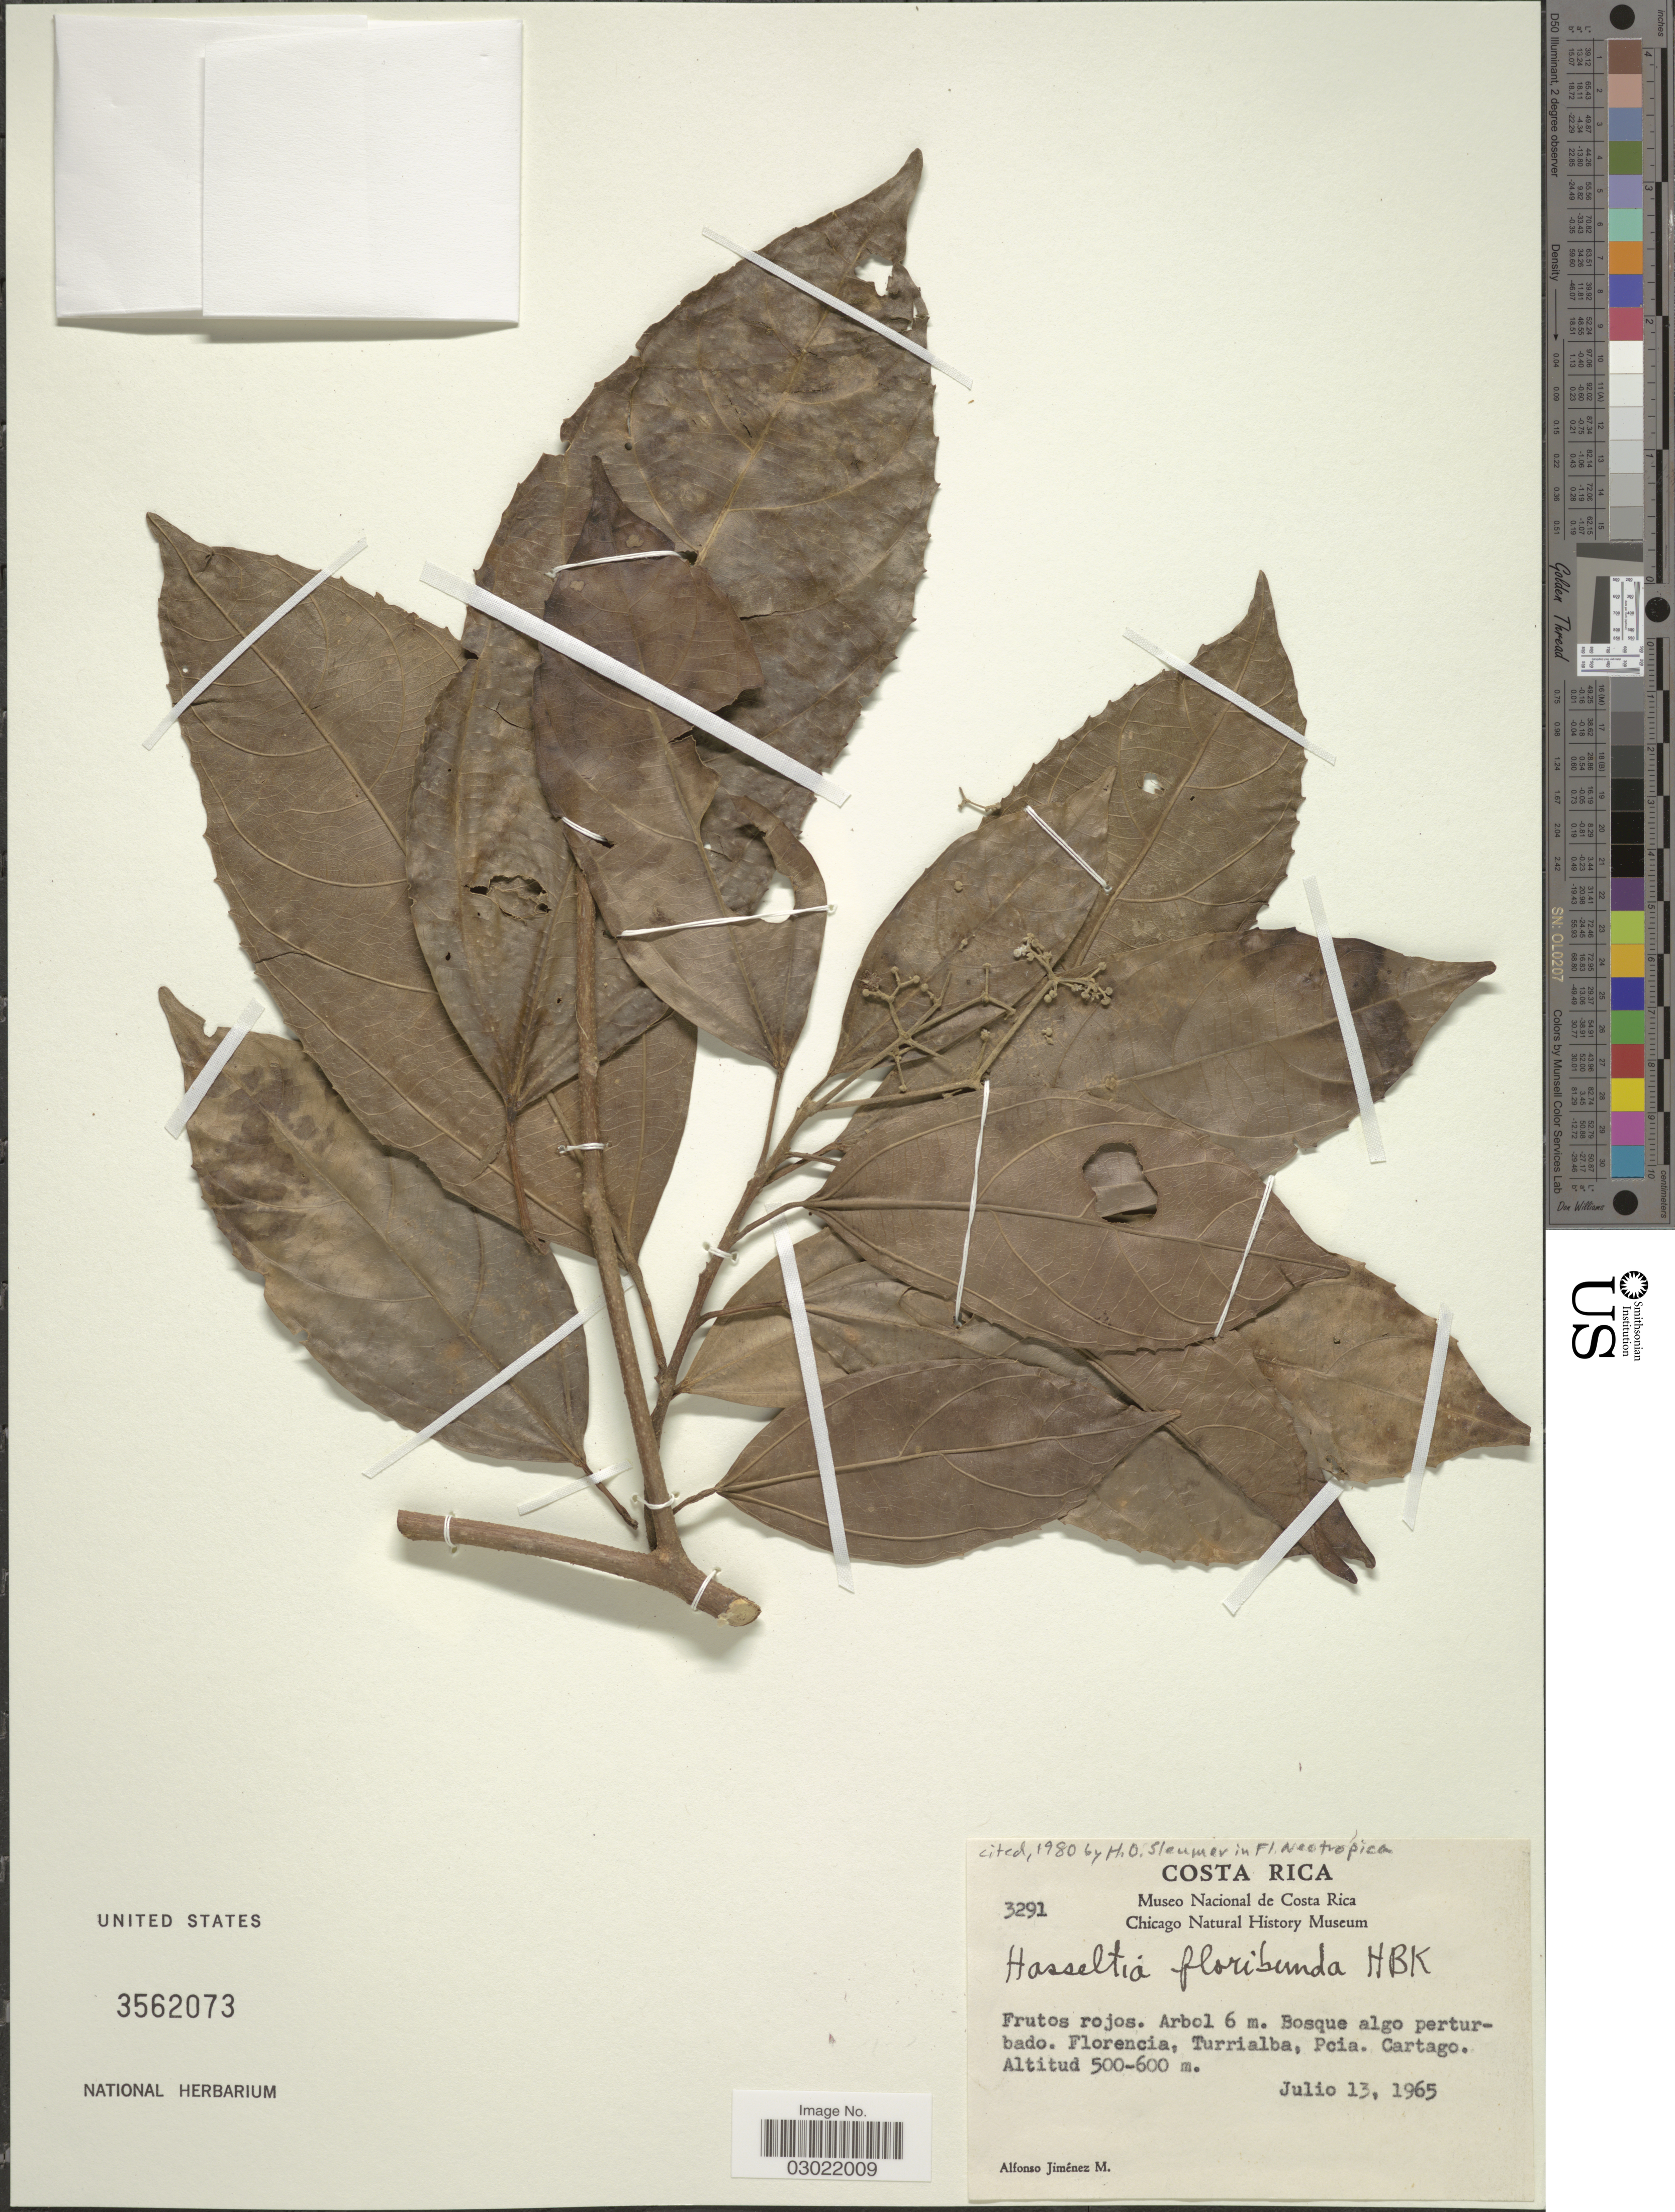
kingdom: Plantae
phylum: Tracheophyta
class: Magnoliopsida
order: Malpighiales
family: Salicaceae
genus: Hasseltia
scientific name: Hasseltia floribunda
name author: Kunth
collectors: A. Jimenez M.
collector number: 3291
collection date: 1965-07-13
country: Costa Rica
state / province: Cartago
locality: Florencia, Turrialba, Pcia. Cartago.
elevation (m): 500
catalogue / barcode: US 3562073